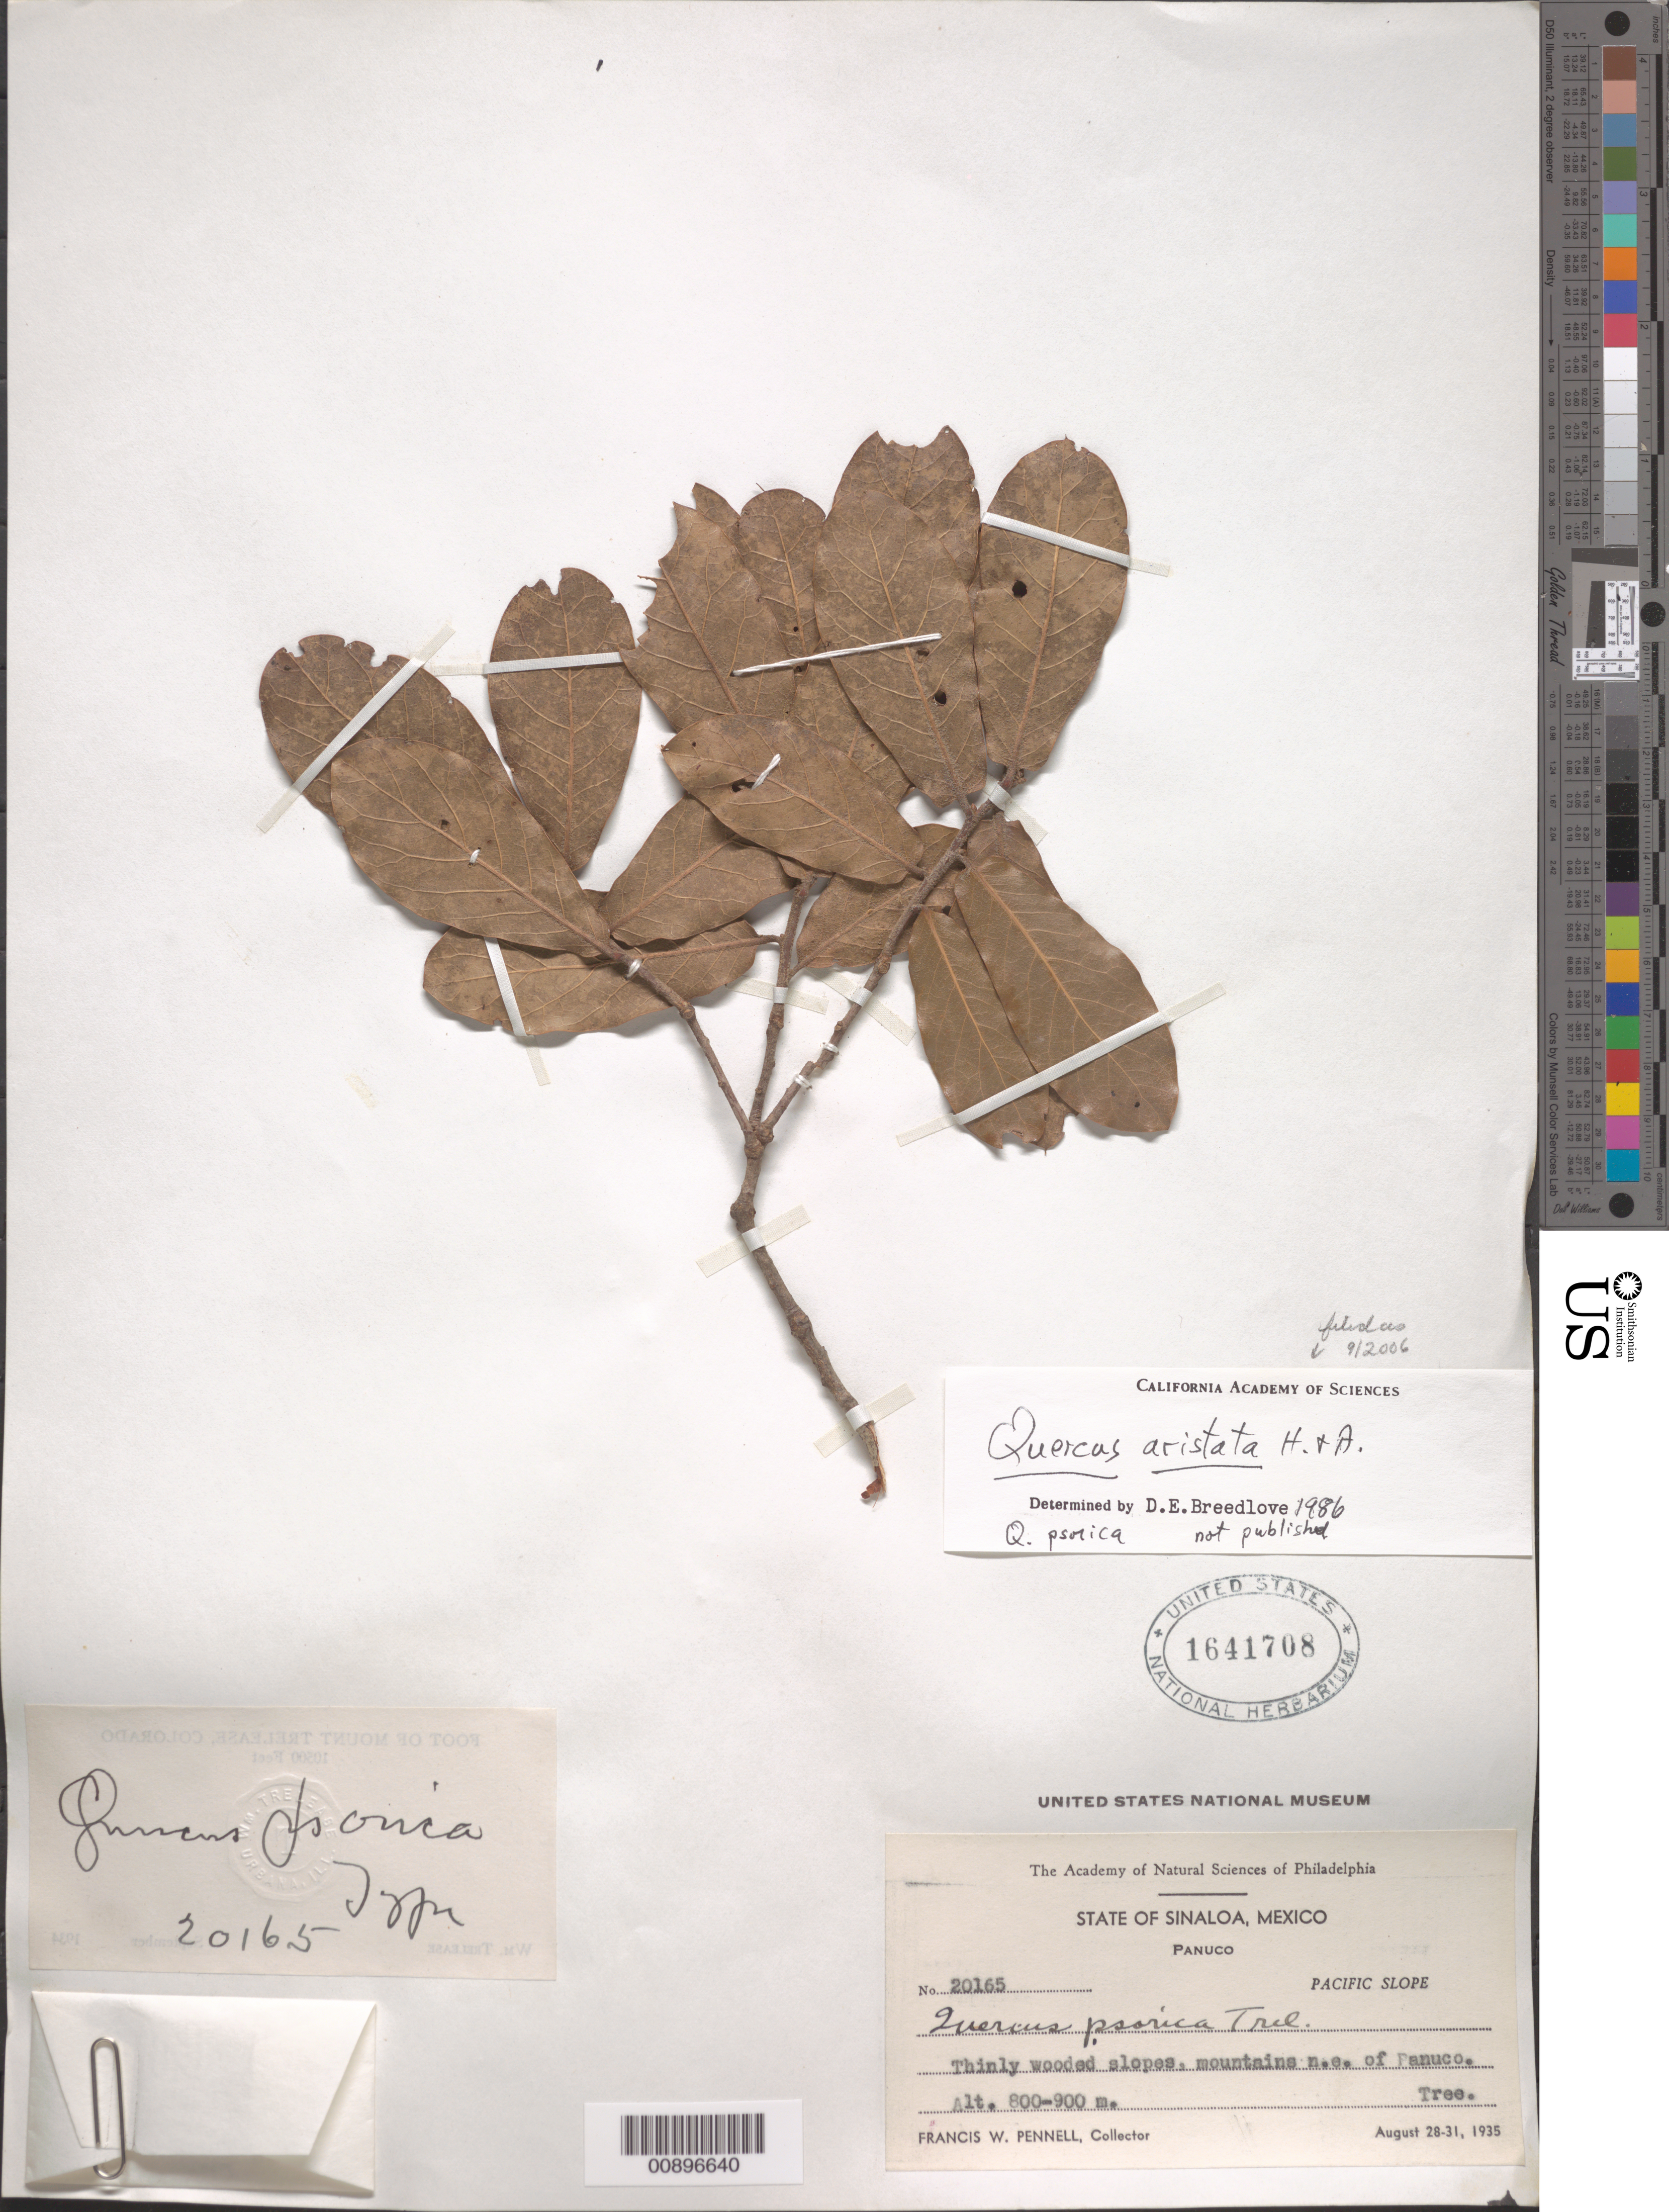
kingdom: Plantae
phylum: Tracheophyta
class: Magnoliopsida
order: Fagales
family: Fagaceae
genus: Quercus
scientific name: Quercus aristata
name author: Hook. & Arn.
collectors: F. W. Pennell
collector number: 20165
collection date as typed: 28 Aug 1935 to 31 Aug 1935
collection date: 1935-08-28/1935-08-31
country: Mexico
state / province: Sinaloa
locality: Mountains NE of Panuco. Pacific Slope, Sinaloa.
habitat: Thinly wooded slopes.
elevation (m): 900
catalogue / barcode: US 1641708